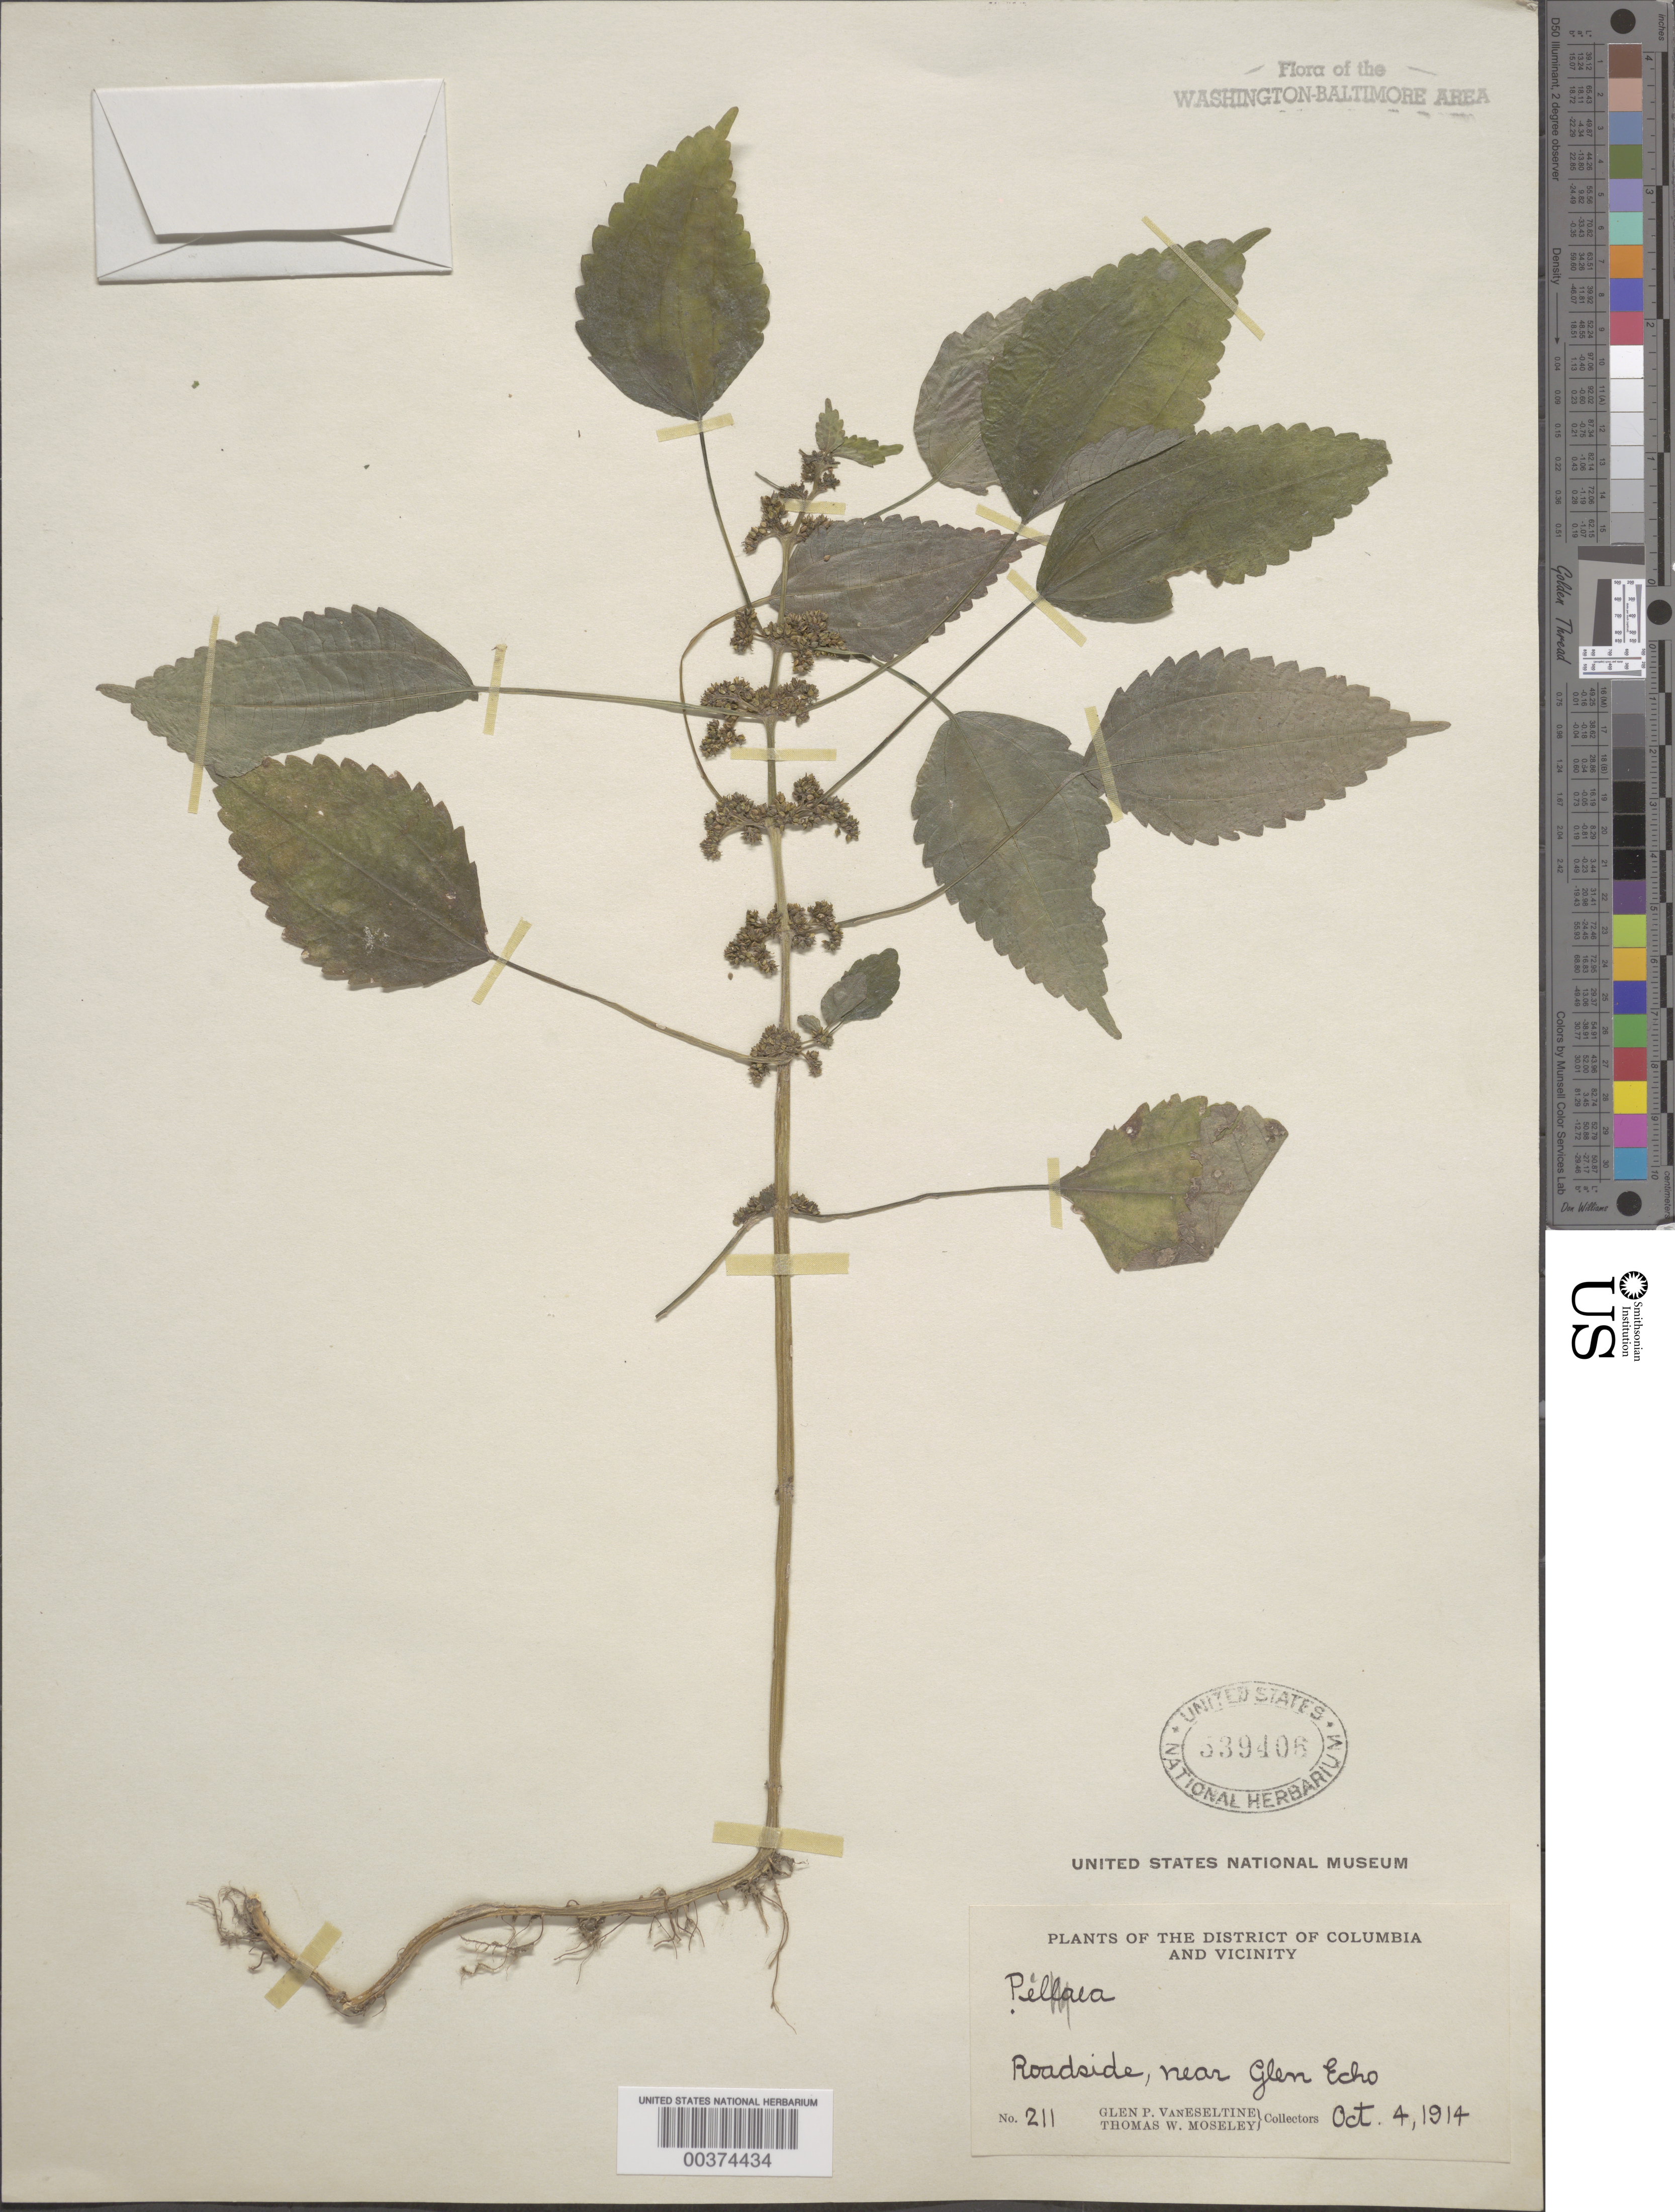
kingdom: Plantae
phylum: Tracheophyta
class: Magnoliopsida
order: Rosales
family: Urticaceae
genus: Pilea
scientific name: Pilea pumila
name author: (L.) A. Gray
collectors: G. P. Van Eseltine & T. Moseley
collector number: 211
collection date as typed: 04 Oct 1914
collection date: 1914-10-04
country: United States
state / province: Maryland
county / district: Montgomery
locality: Glen Echo vicinity C. & O. Canal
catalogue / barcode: US 539406